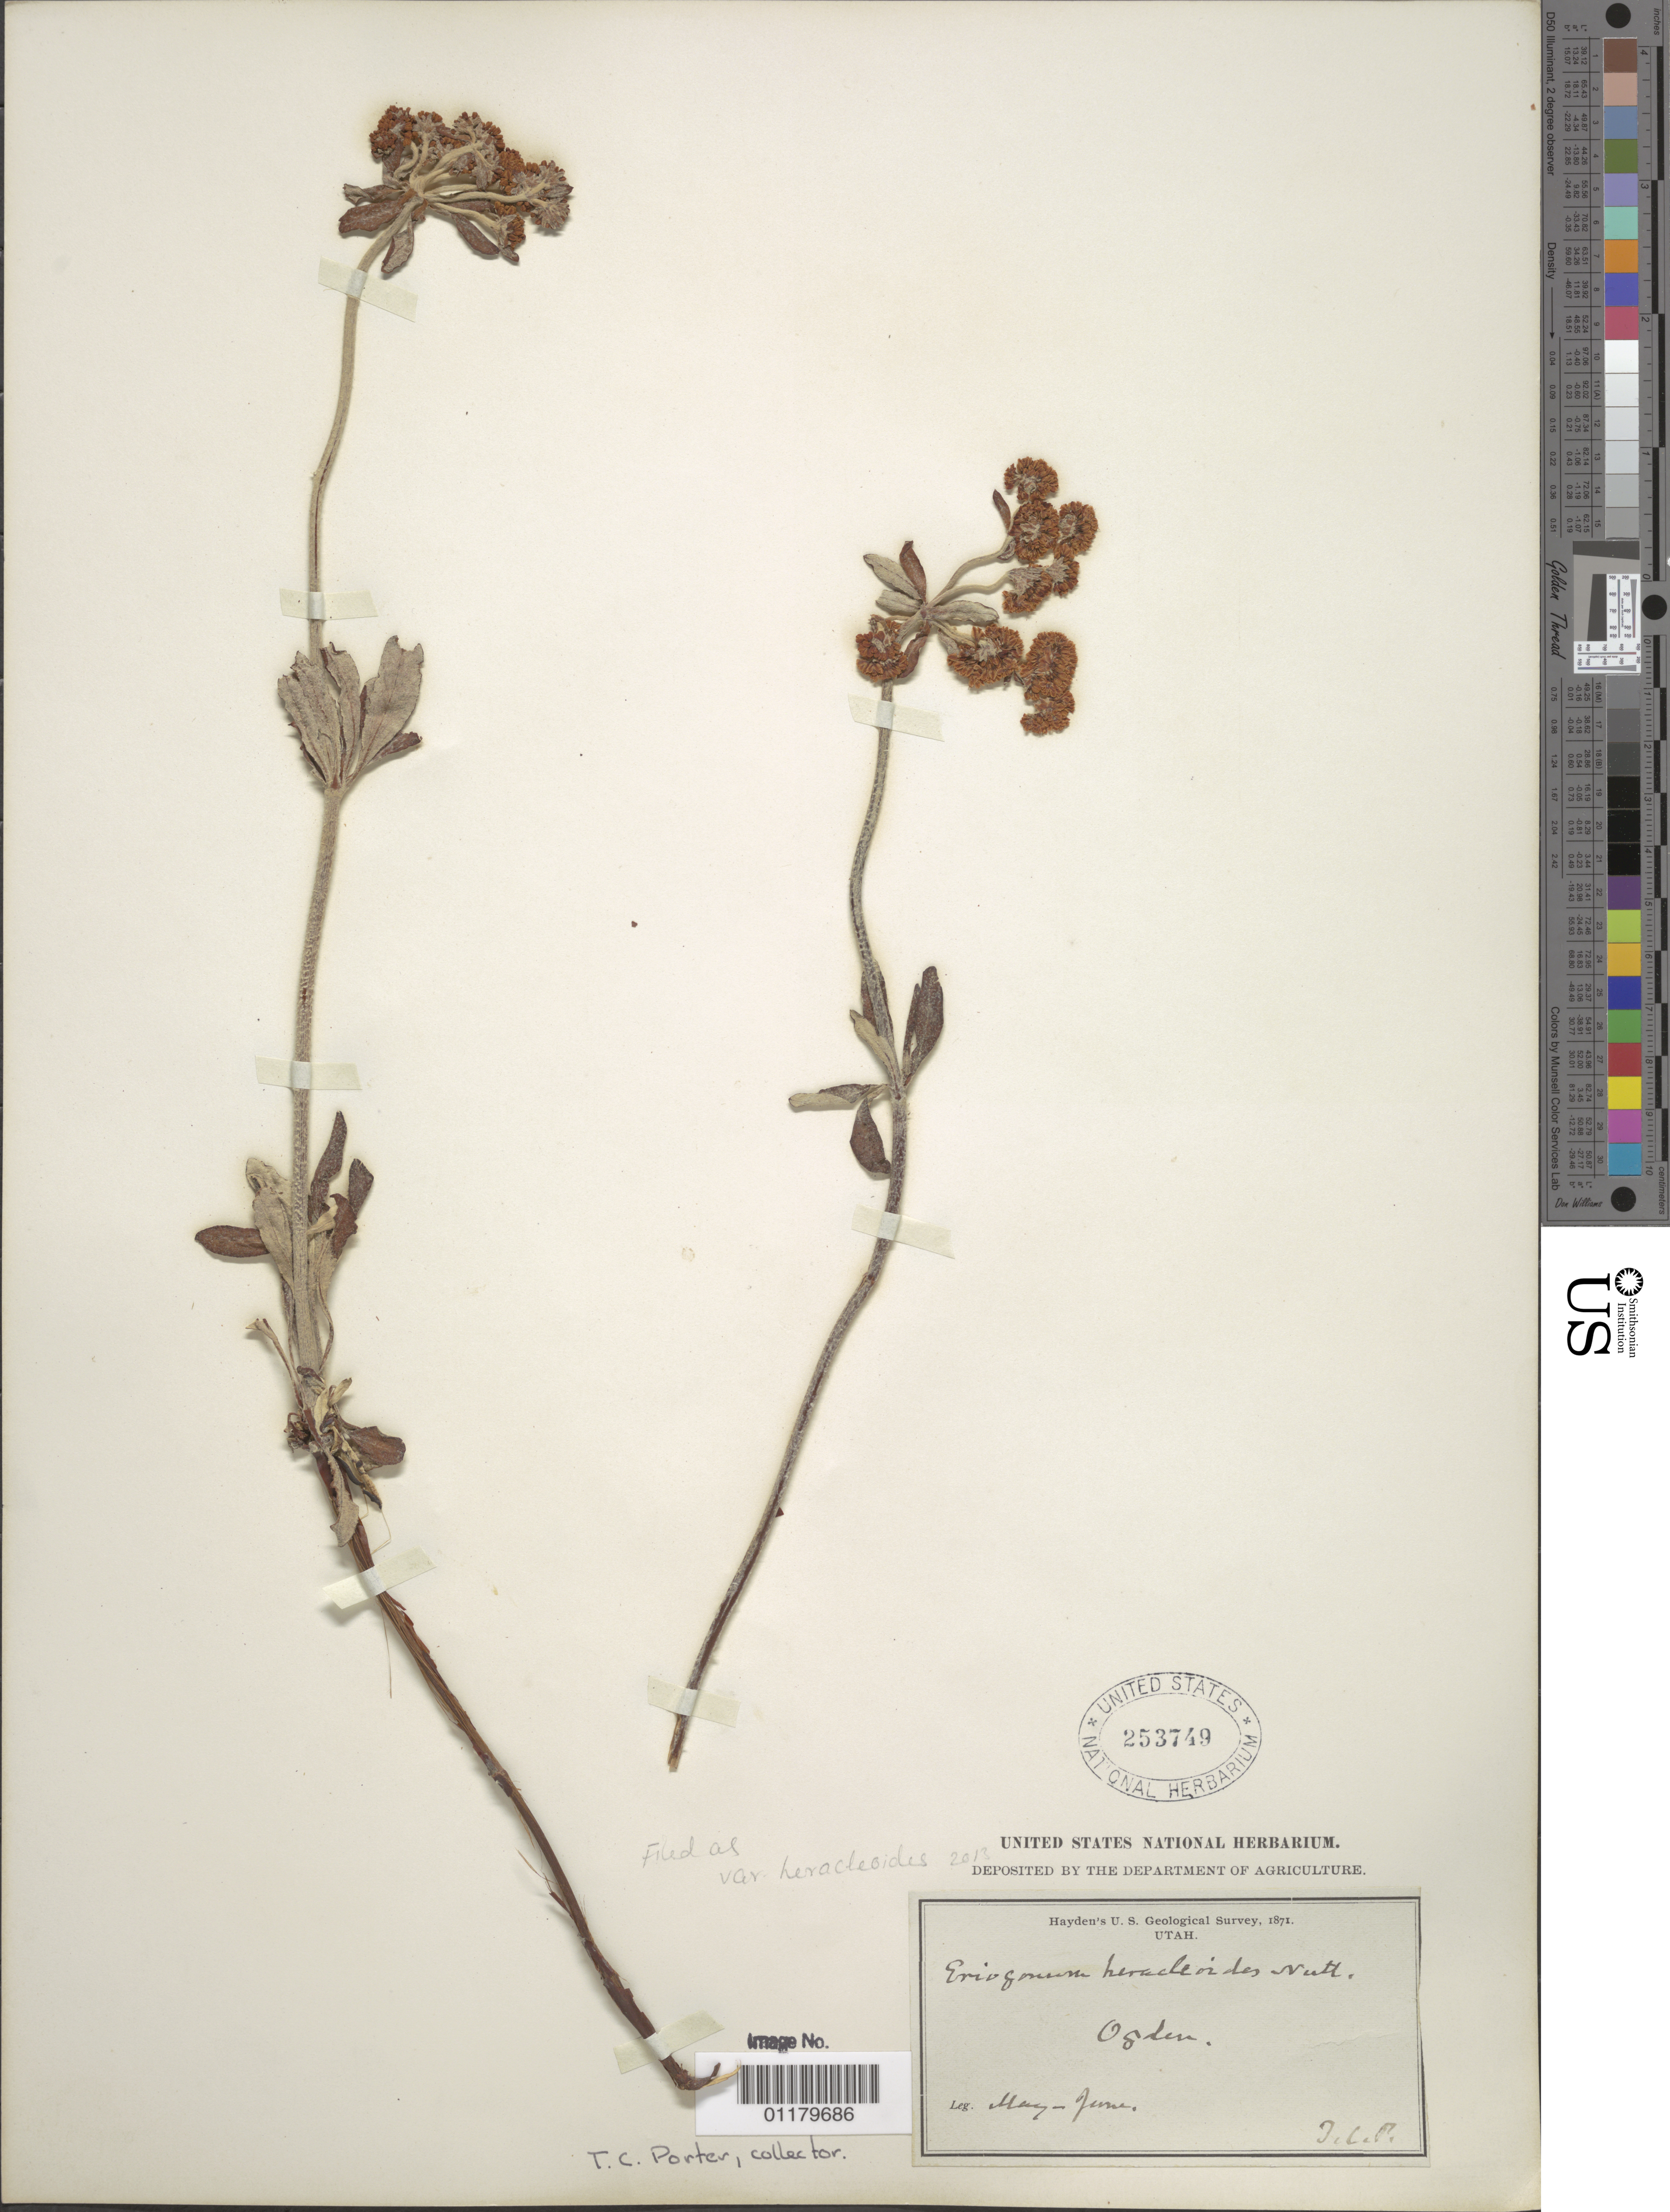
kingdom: Plantae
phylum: Tracheophyta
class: Magnoliopsida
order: Caryophyllales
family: Polygonaceae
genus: Eriogonum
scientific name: Eriogonum heracleoides var. heracleoides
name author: Nutt.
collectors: T. C. Porter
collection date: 1871-05/1871-06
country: United States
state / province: Utah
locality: Ogden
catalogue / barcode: US 253749